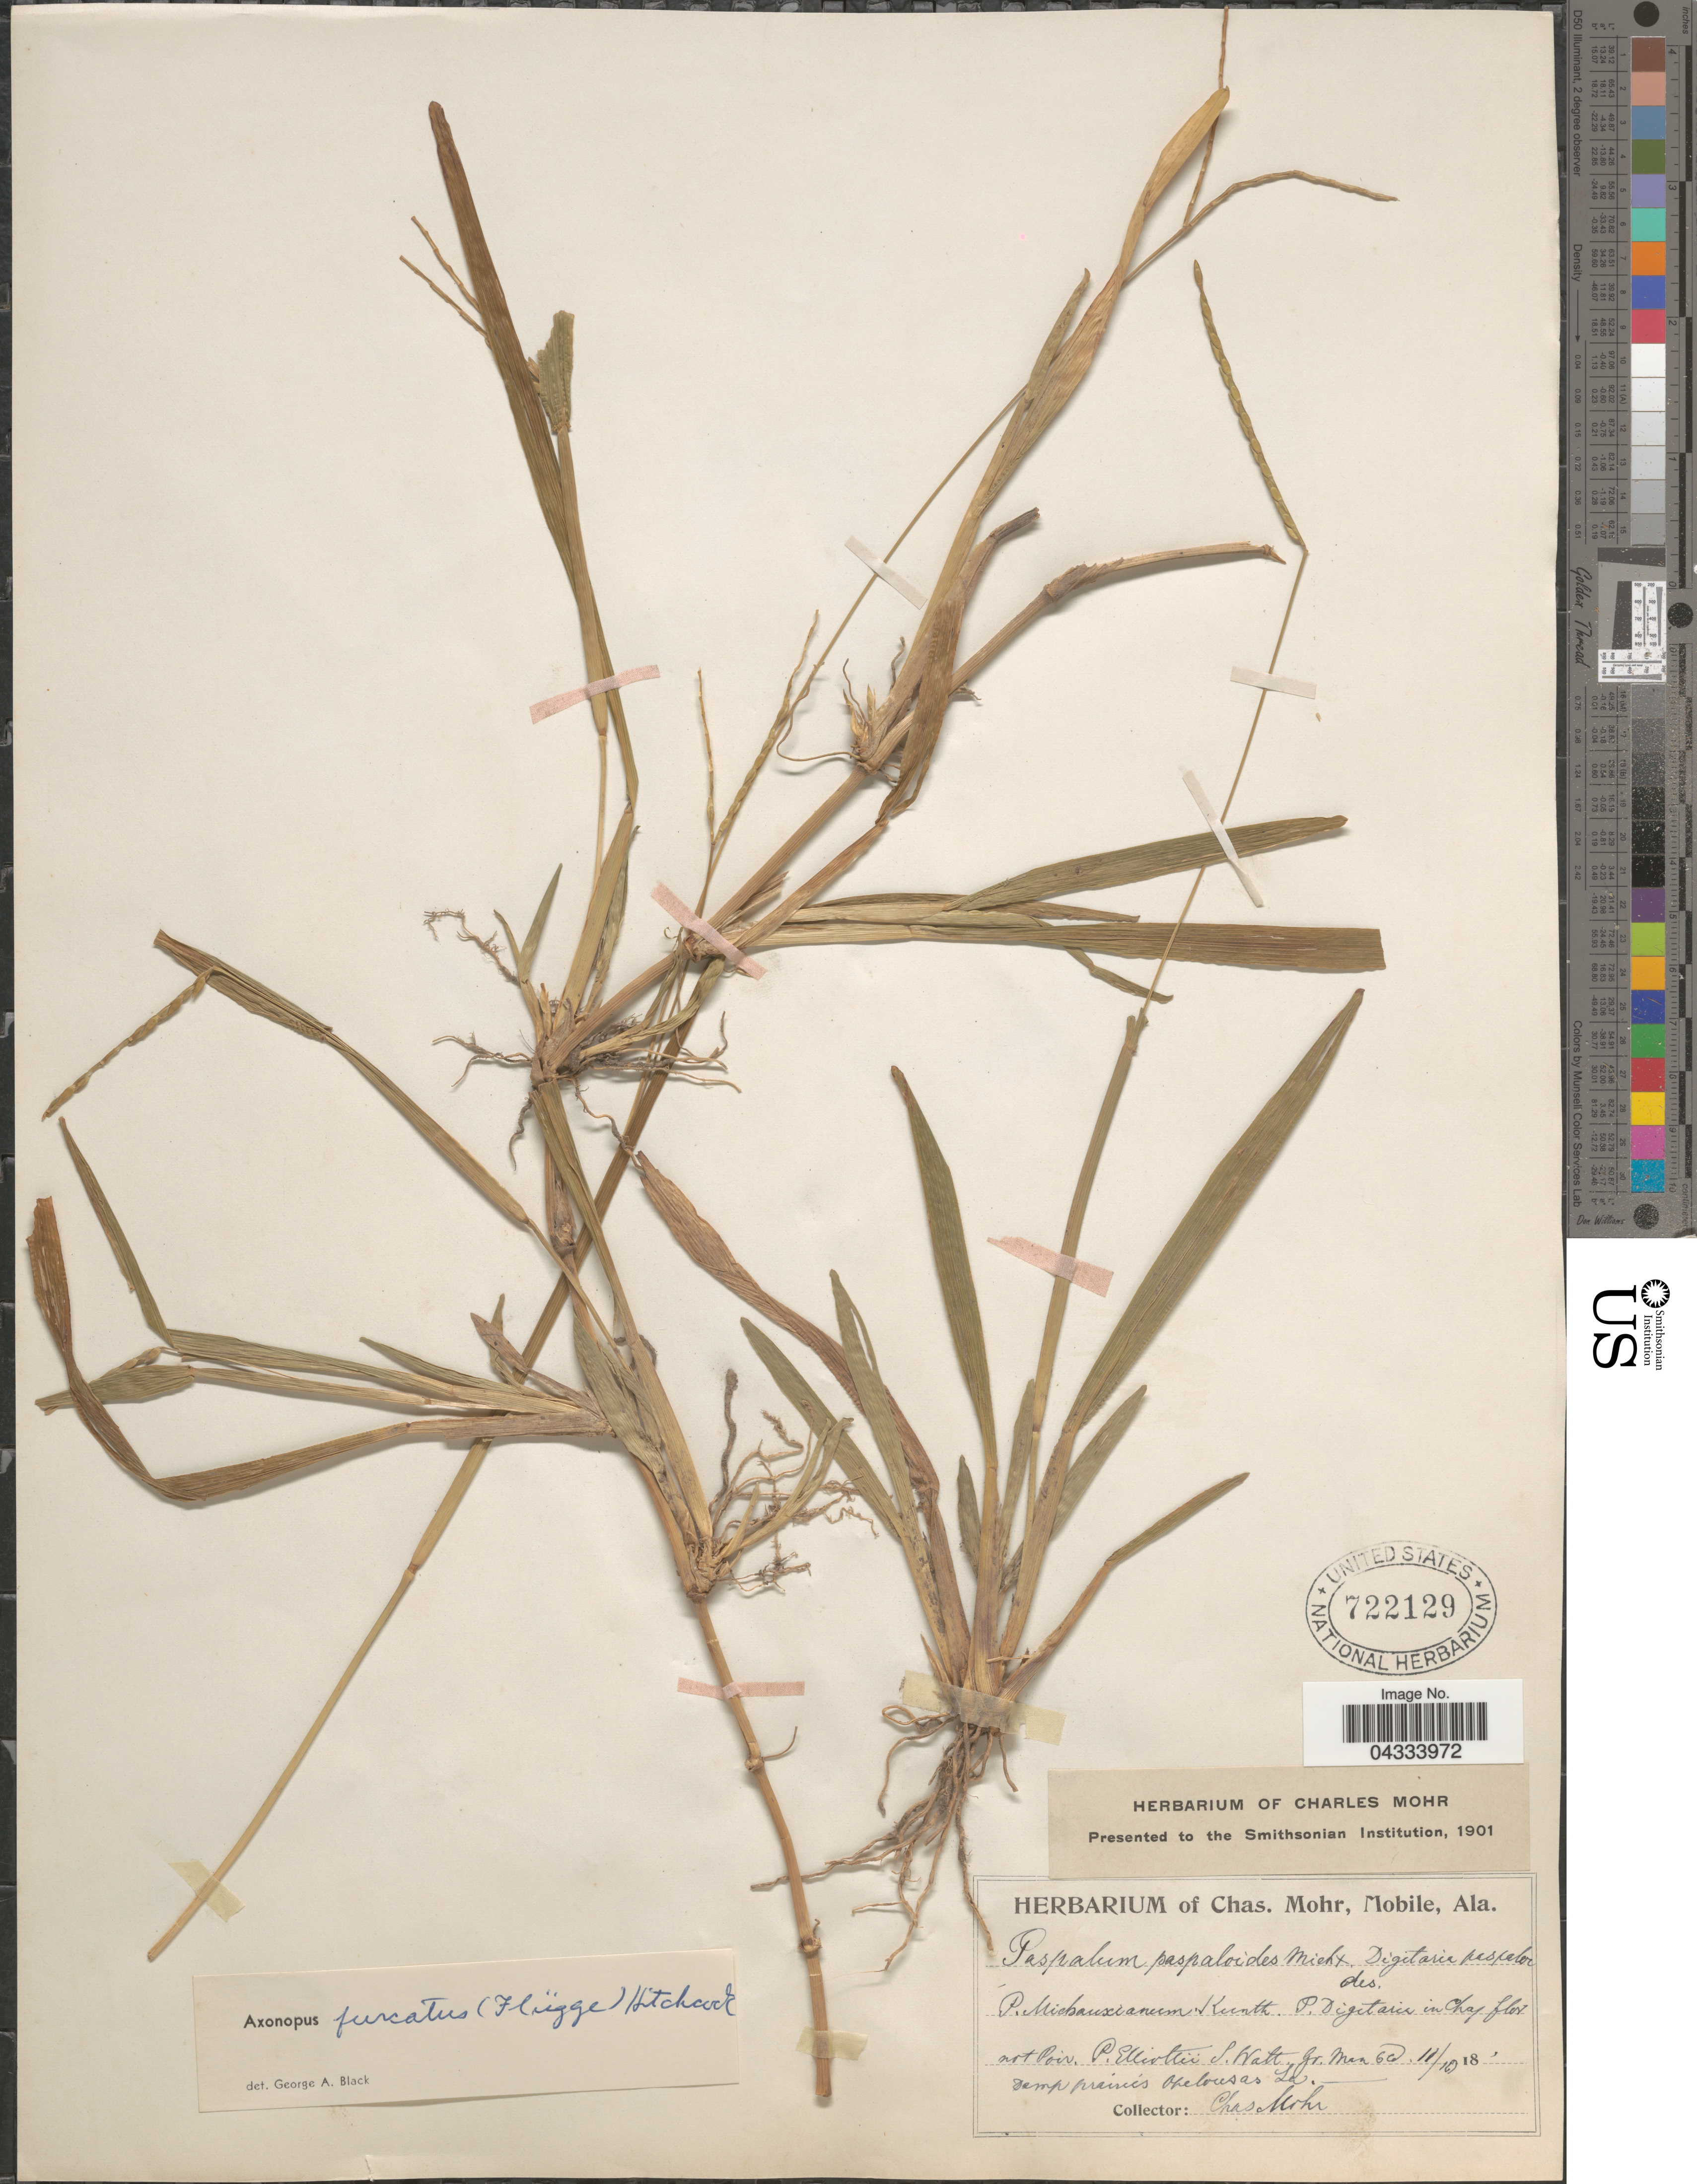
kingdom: Plantae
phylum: Tracheophyta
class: Liliopsida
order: Poales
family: Poaceae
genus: Axonopus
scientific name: Axonopus furcatus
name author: (Flüggé) Hitchc.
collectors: Mohr, C. T. (herbarium)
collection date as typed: Transcribed d/m/y: 10/11/18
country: United States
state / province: Louisiana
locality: Damp prairies Opelousas.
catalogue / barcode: US 722129